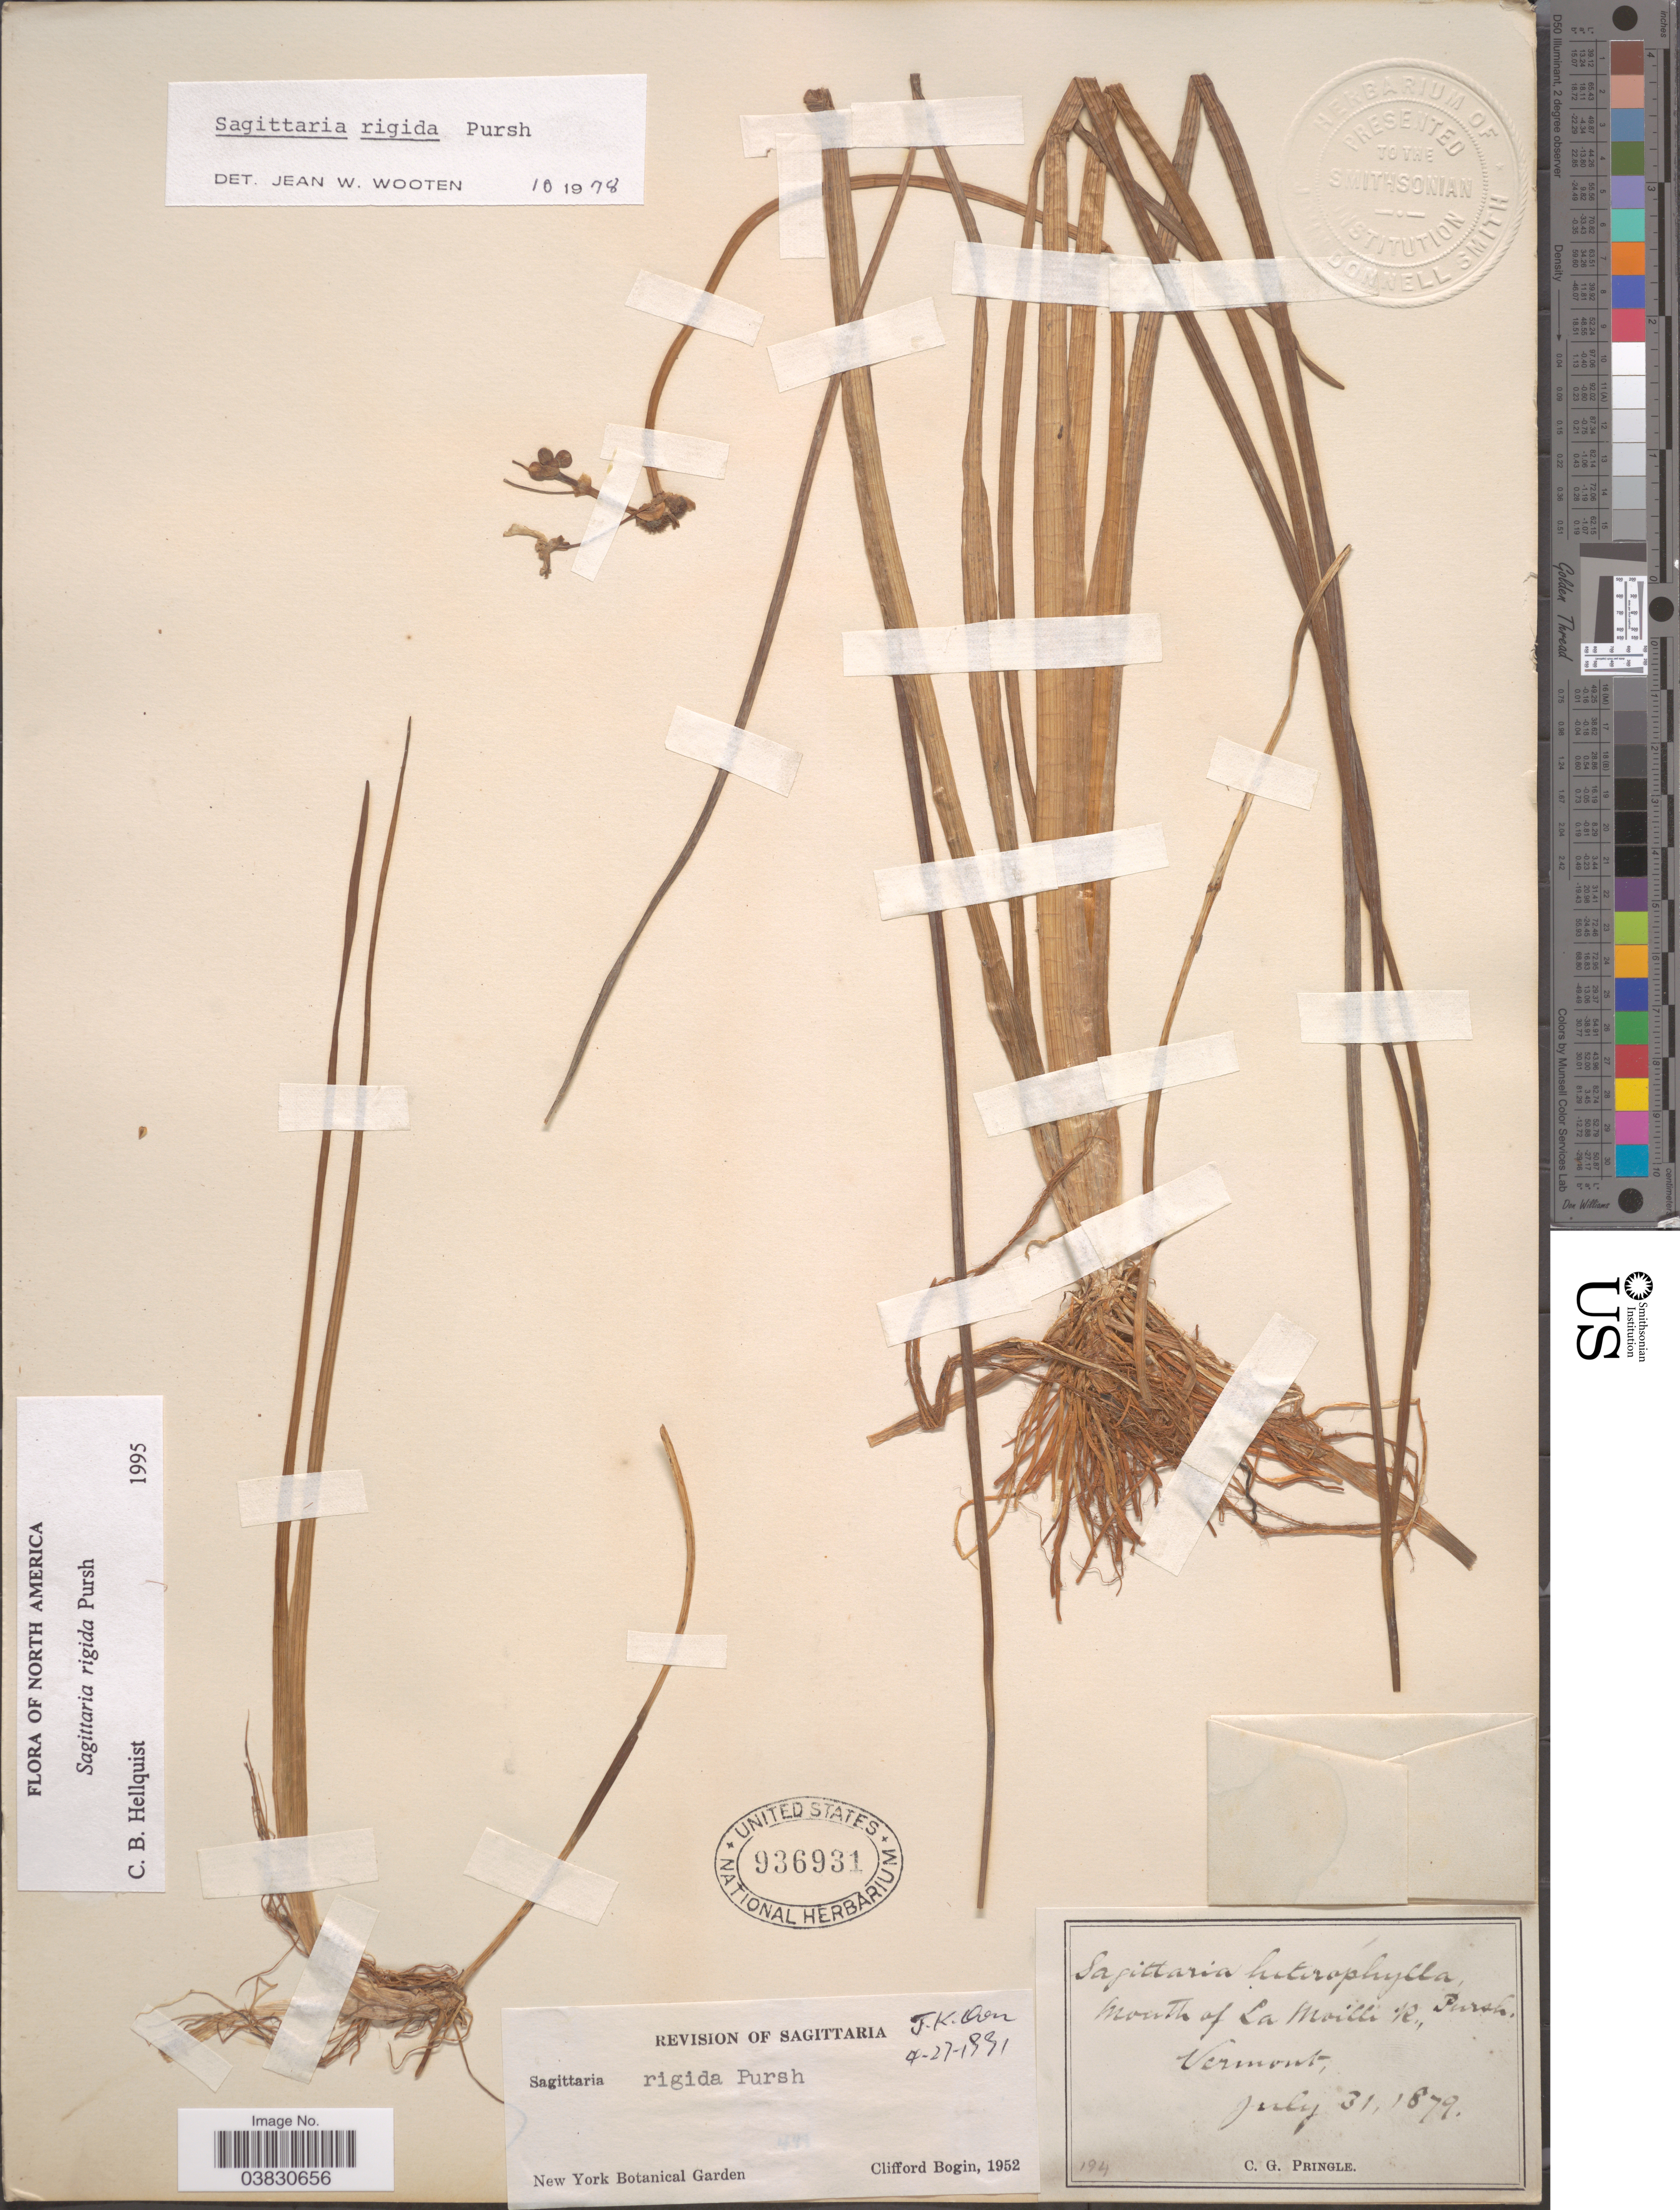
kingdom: Plantae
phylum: Tracheophyta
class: Liliopsida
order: Alismatales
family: Alismataceae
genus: Sagittaria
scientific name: Sagittaria rigida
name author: Pursh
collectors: C. G. Pringle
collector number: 194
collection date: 1879-07-31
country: United States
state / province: Vermont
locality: Mouth of La Moille R.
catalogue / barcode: US 936931